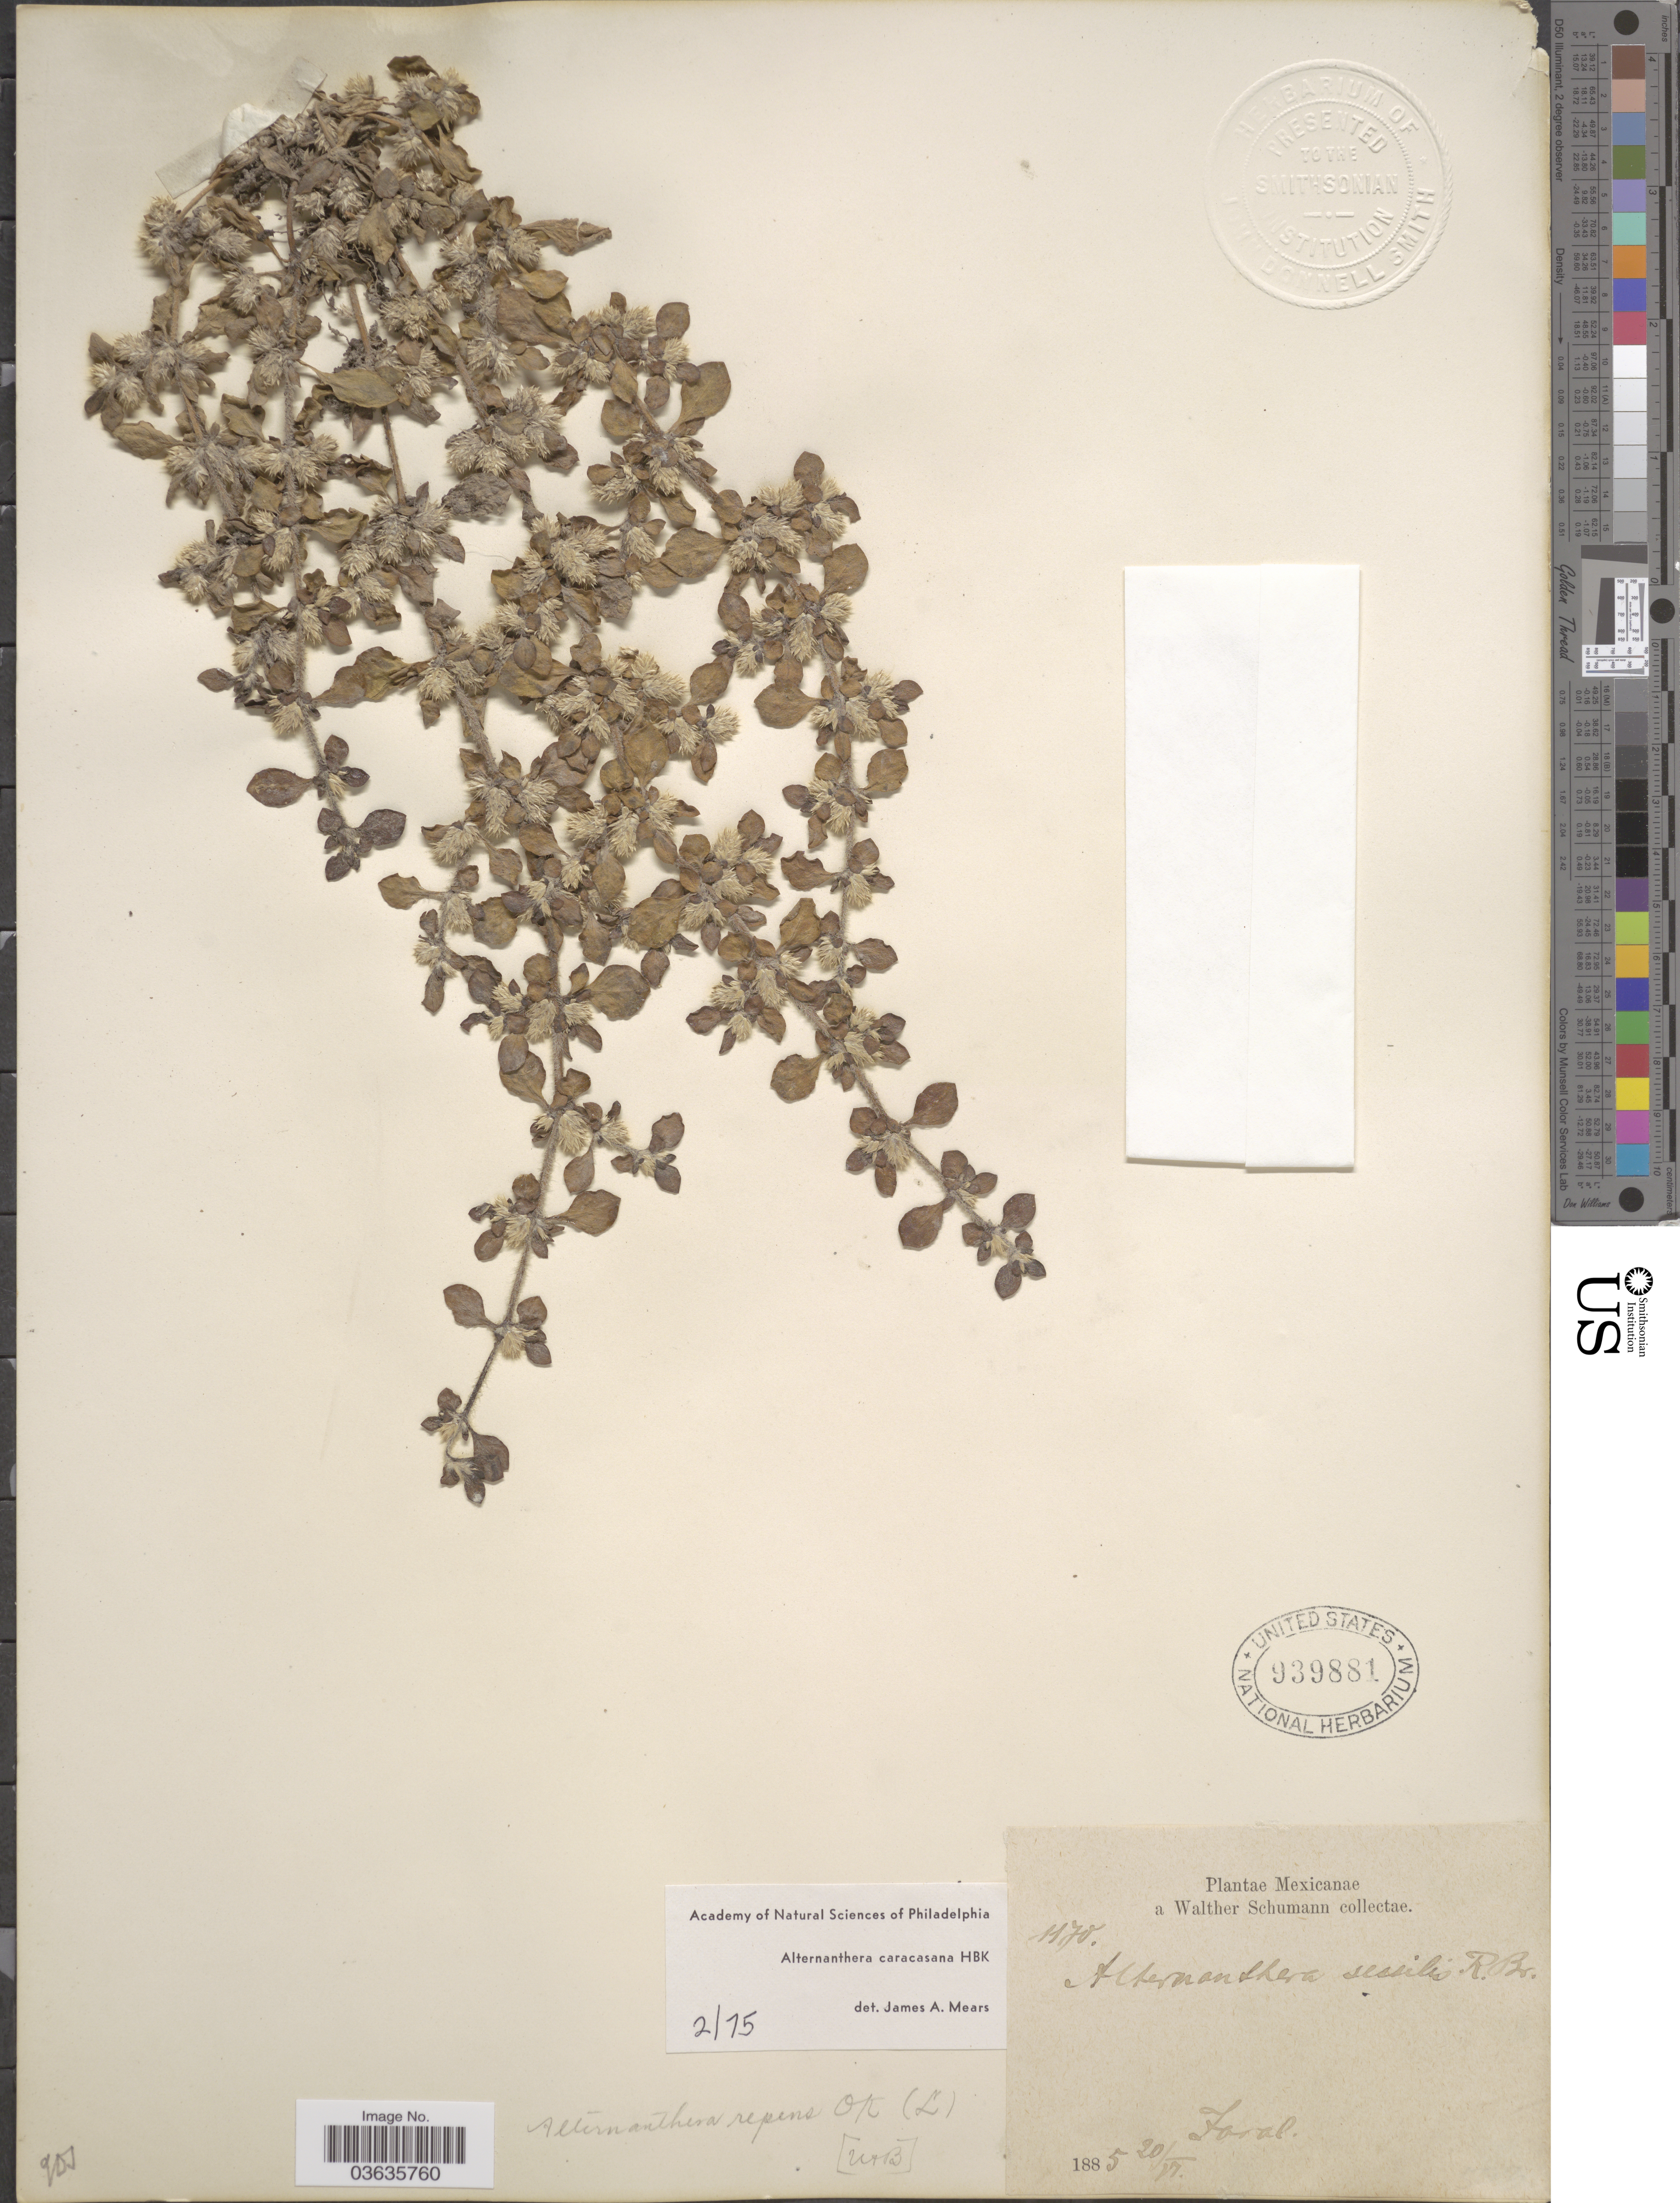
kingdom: Plantae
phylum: Tracheophyta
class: Magnoliopsida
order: Caryophyllales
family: Amaranthaceae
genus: Alternanthera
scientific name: Alternanthera caracasana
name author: Kunth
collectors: W. Schumann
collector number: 1170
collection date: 1885-06-20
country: Mexico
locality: Faral.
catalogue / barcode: US 939881